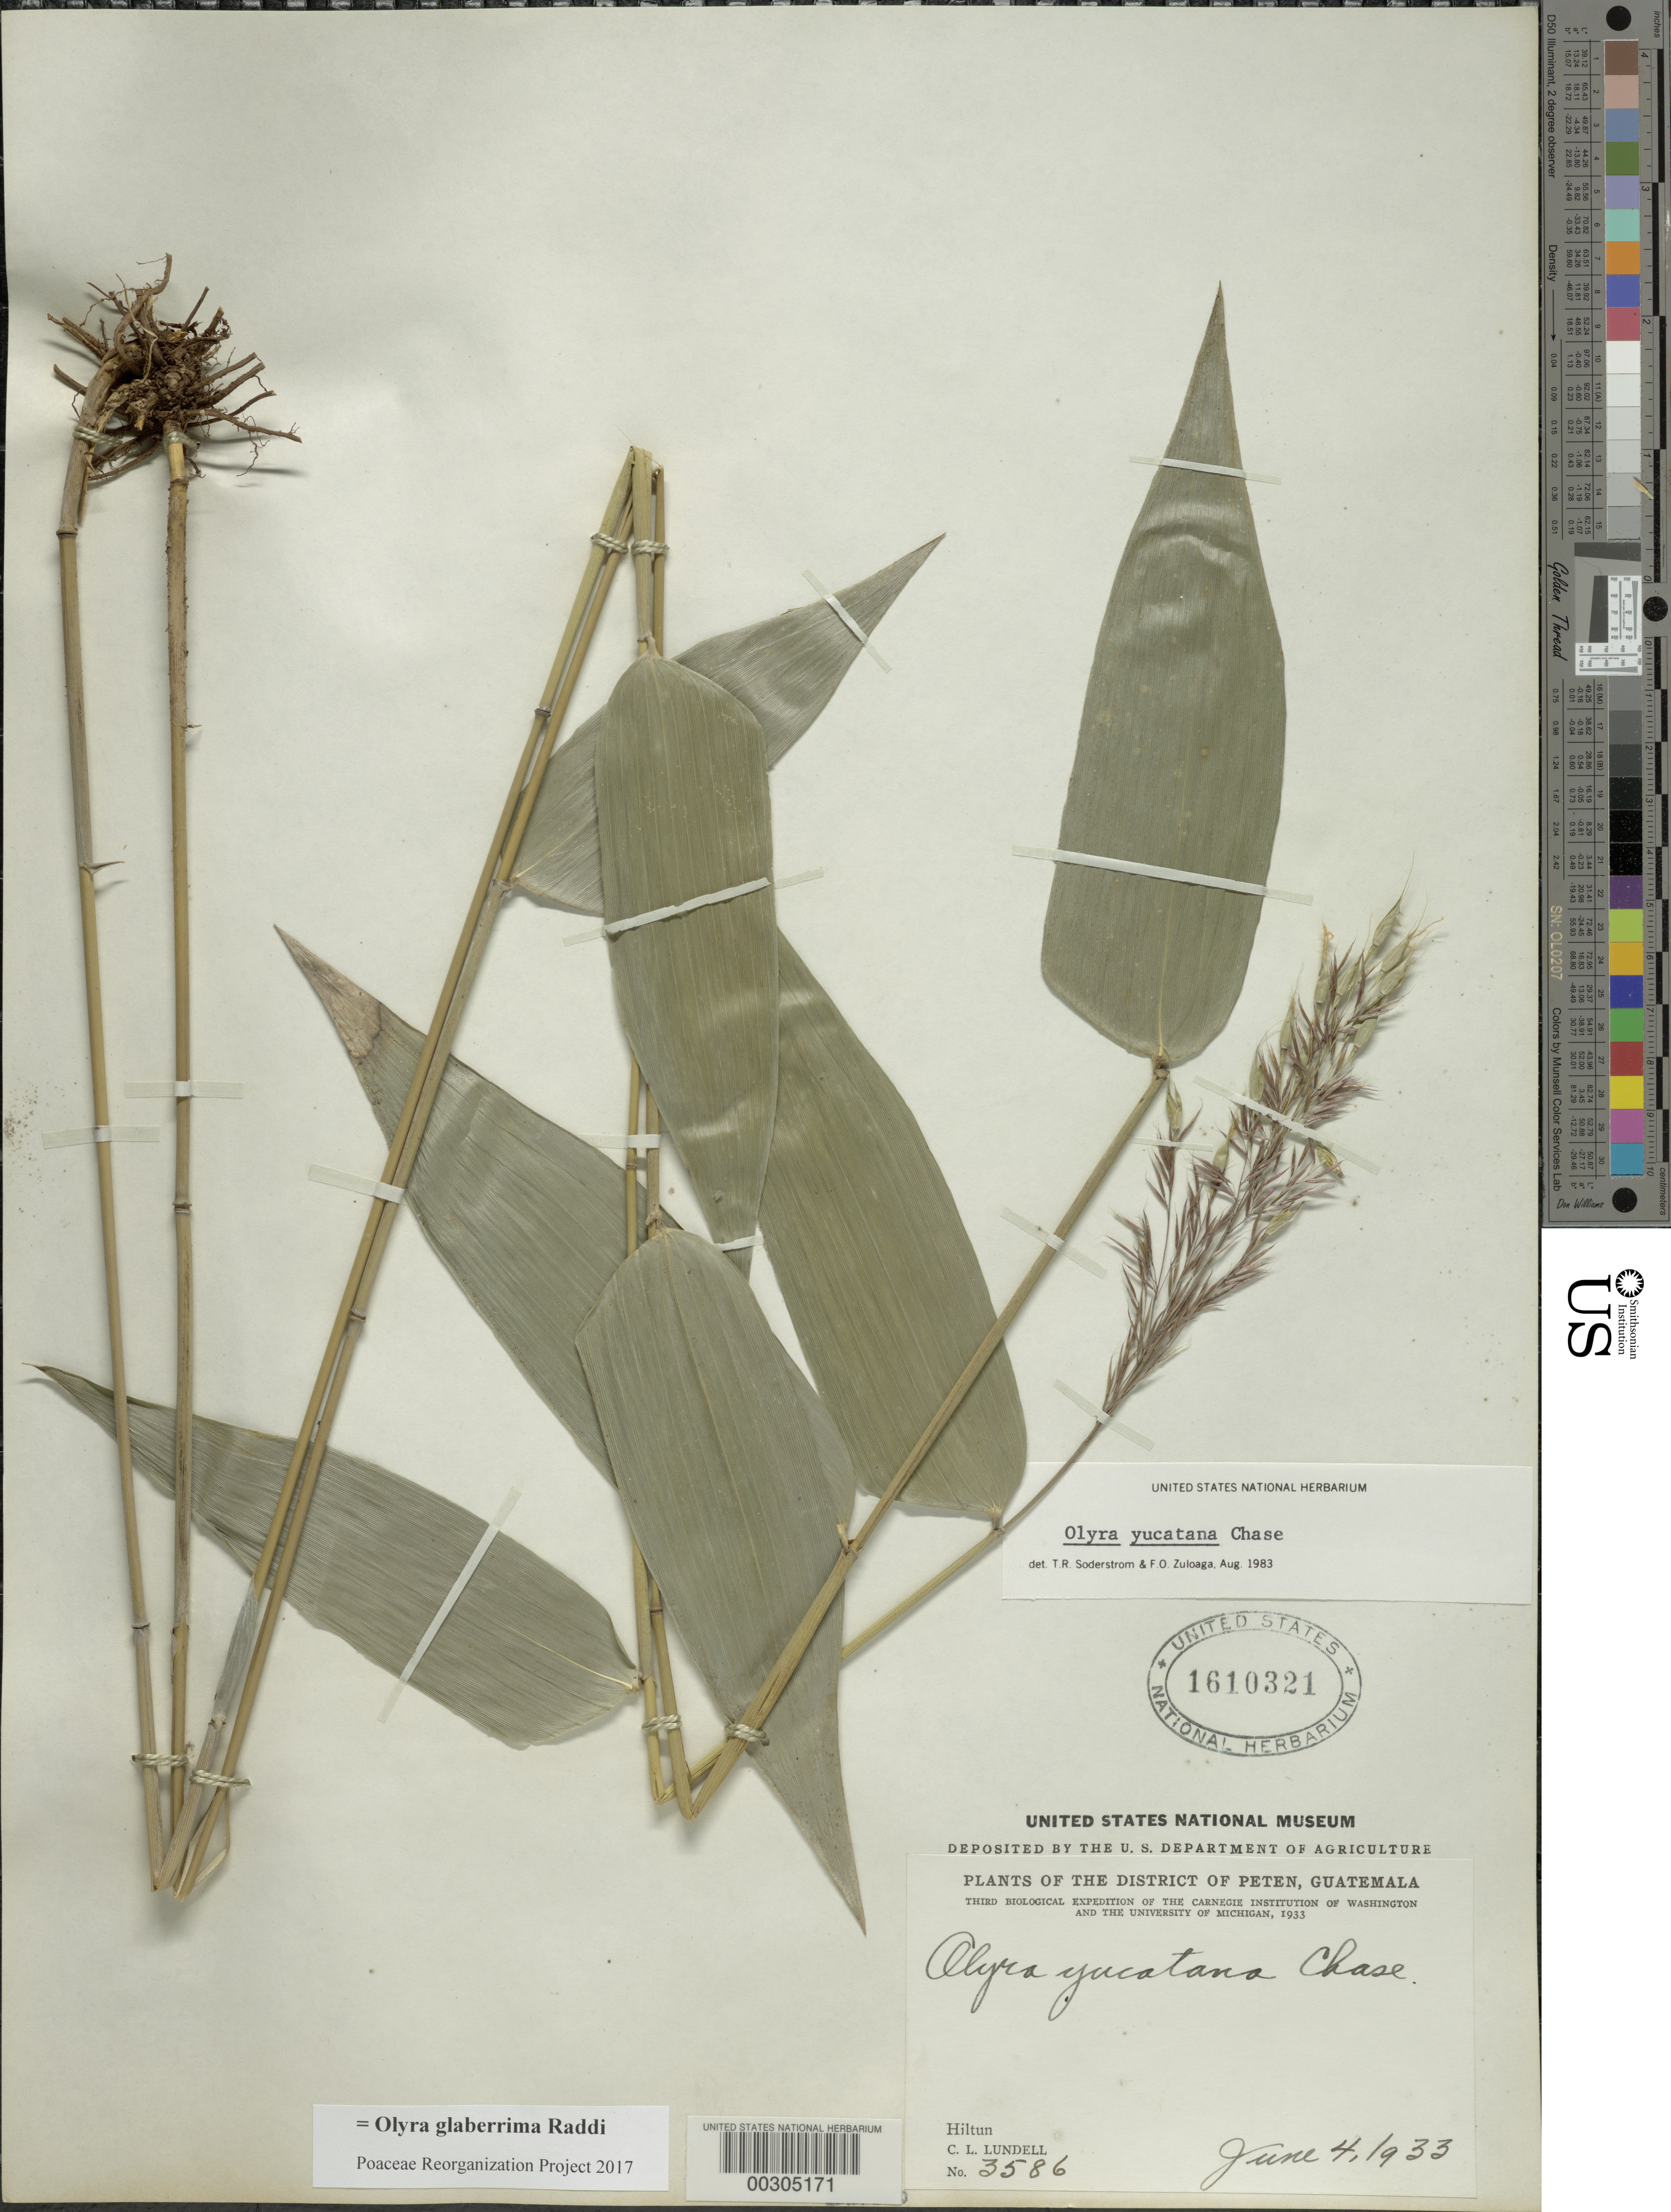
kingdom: Plantae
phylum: Tracheophyta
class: Liliopsida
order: Poales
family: Poaceae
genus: Olyra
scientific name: Olyra glaberrima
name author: Raddi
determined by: Poaceae Reorganization Project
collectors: C. L. Lundell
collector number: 3586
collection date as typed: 04 Jun 1933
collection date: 1933-06-04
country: Guatemala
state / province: El Petén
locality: Hiltun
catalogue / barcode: US 1610321